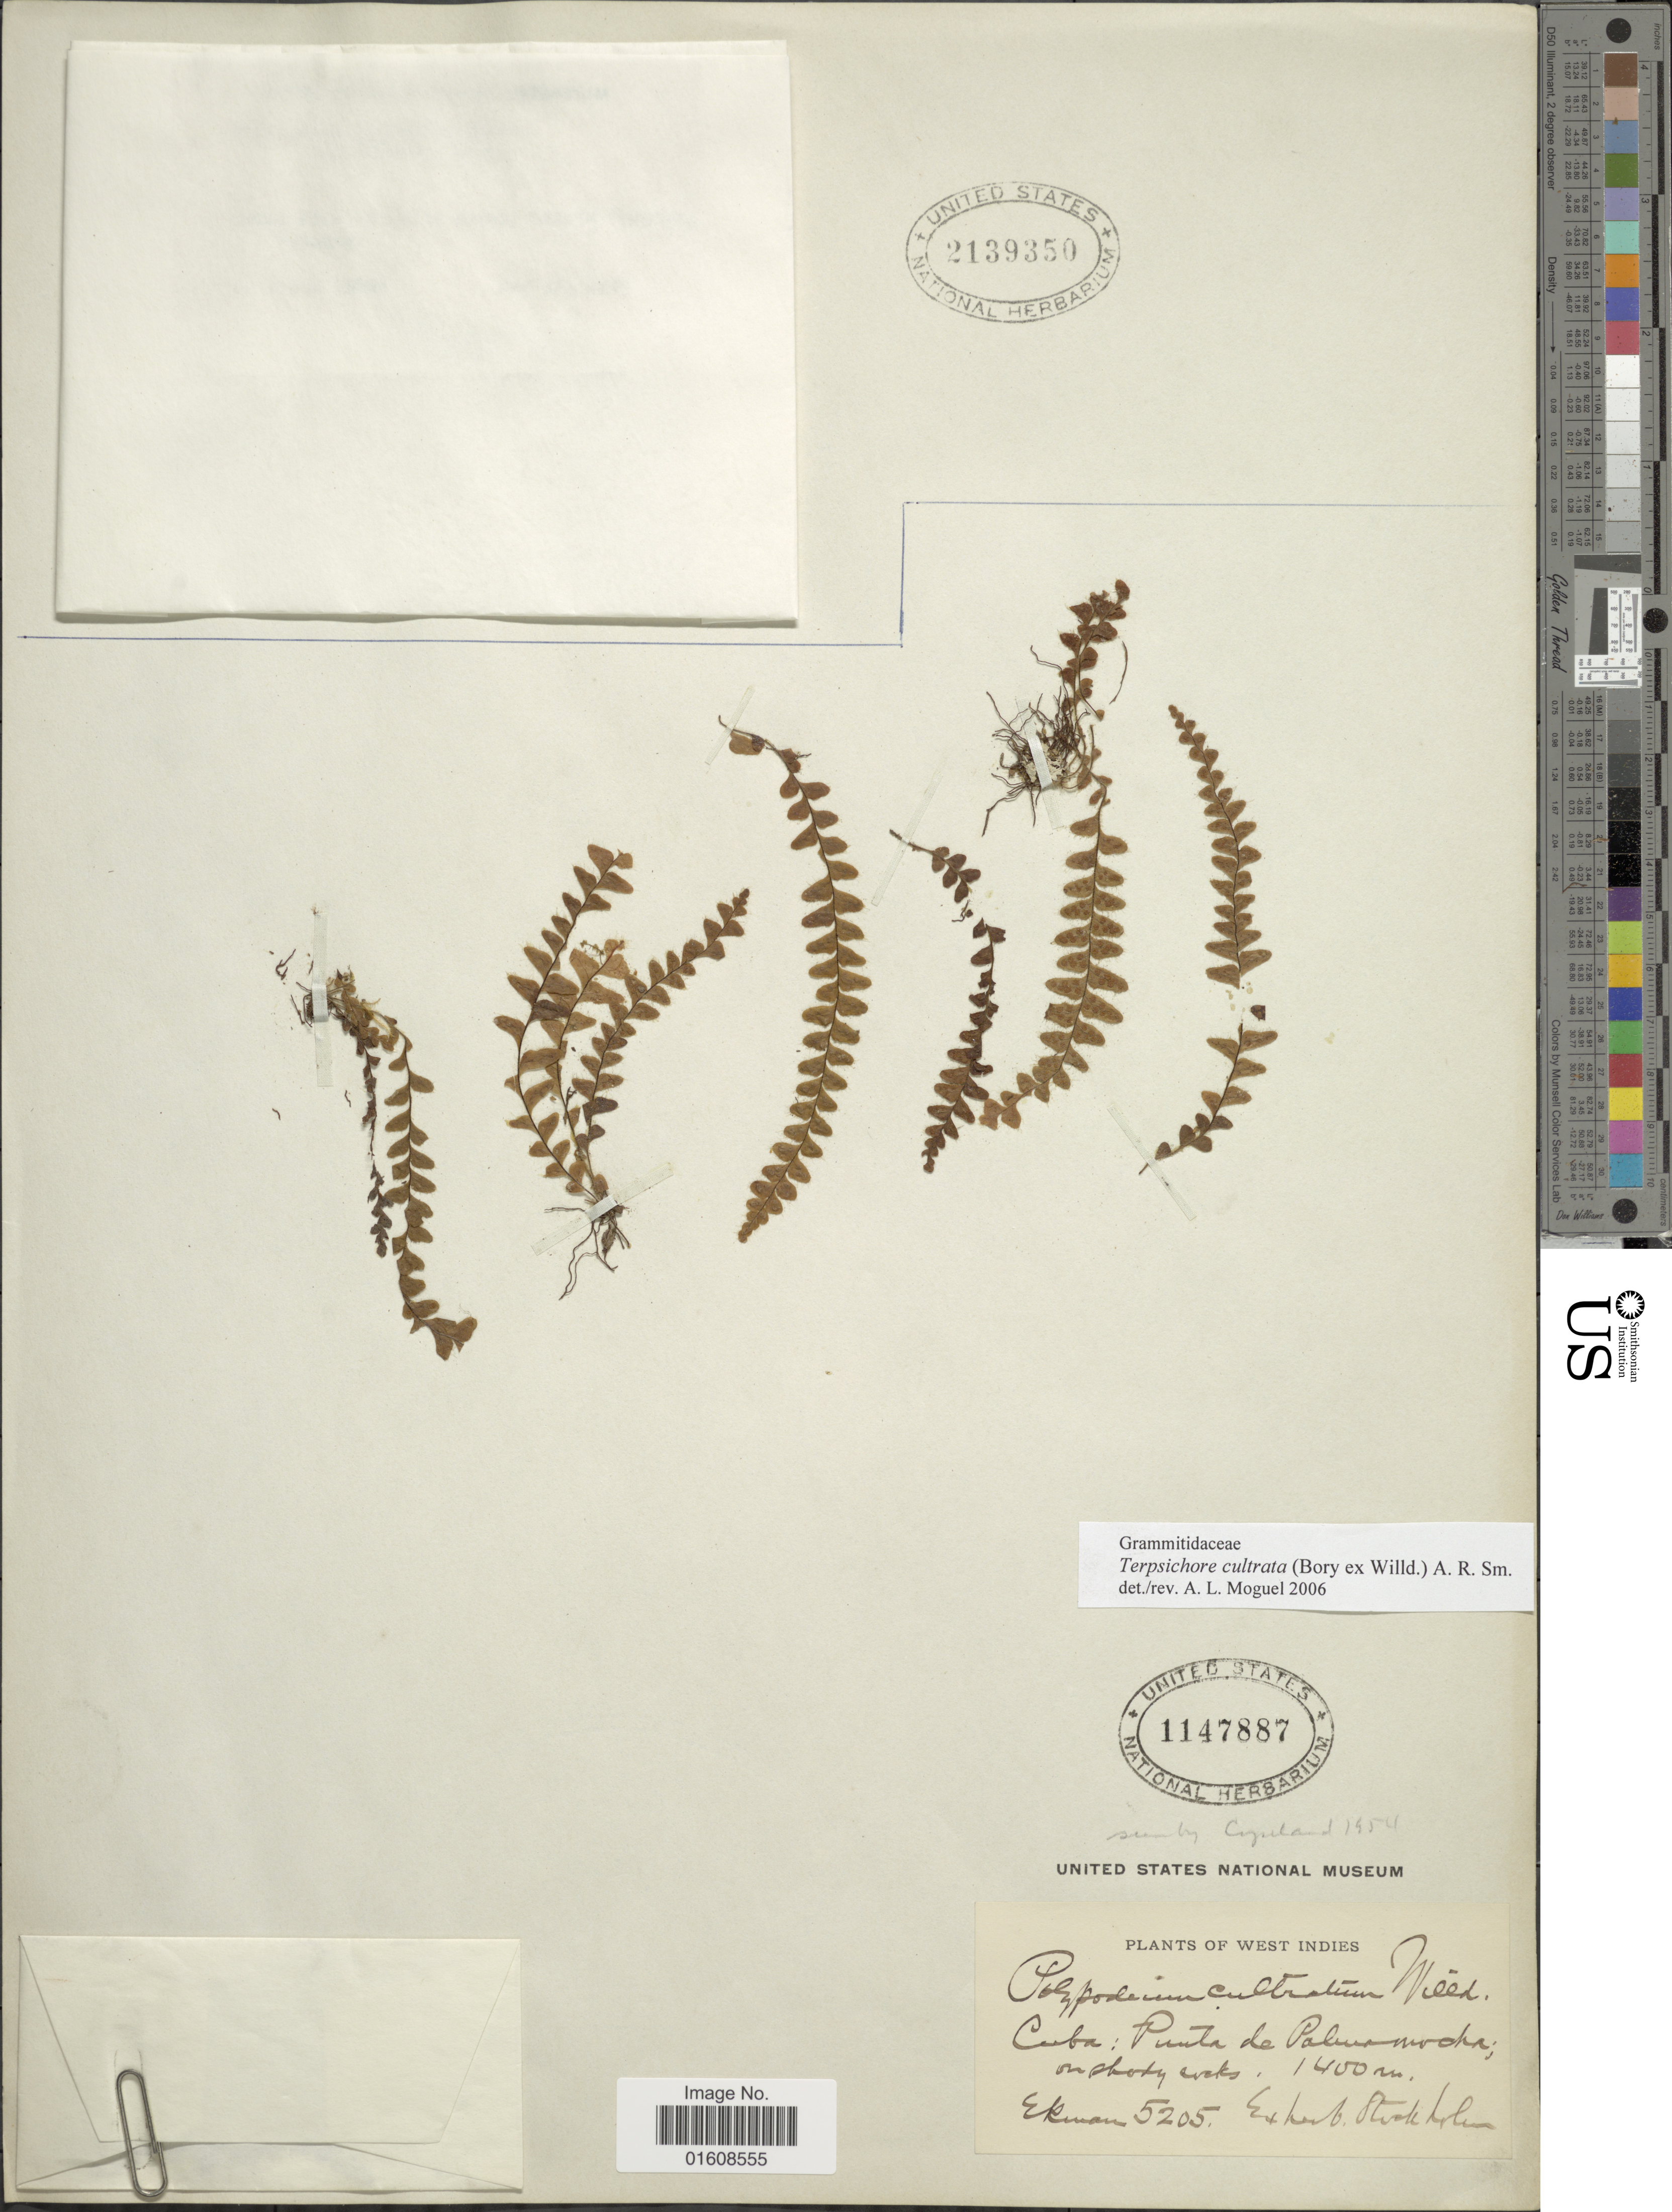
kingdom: Plantae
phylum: Tracheophyta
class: Polypodiopsida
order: Polypodiales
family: Polypodiaceae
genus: Alansmia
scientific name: Alansmia cultrata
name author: (Bory ex Willd.) Moguel & M. Kessler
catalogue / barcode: US 2139350-2